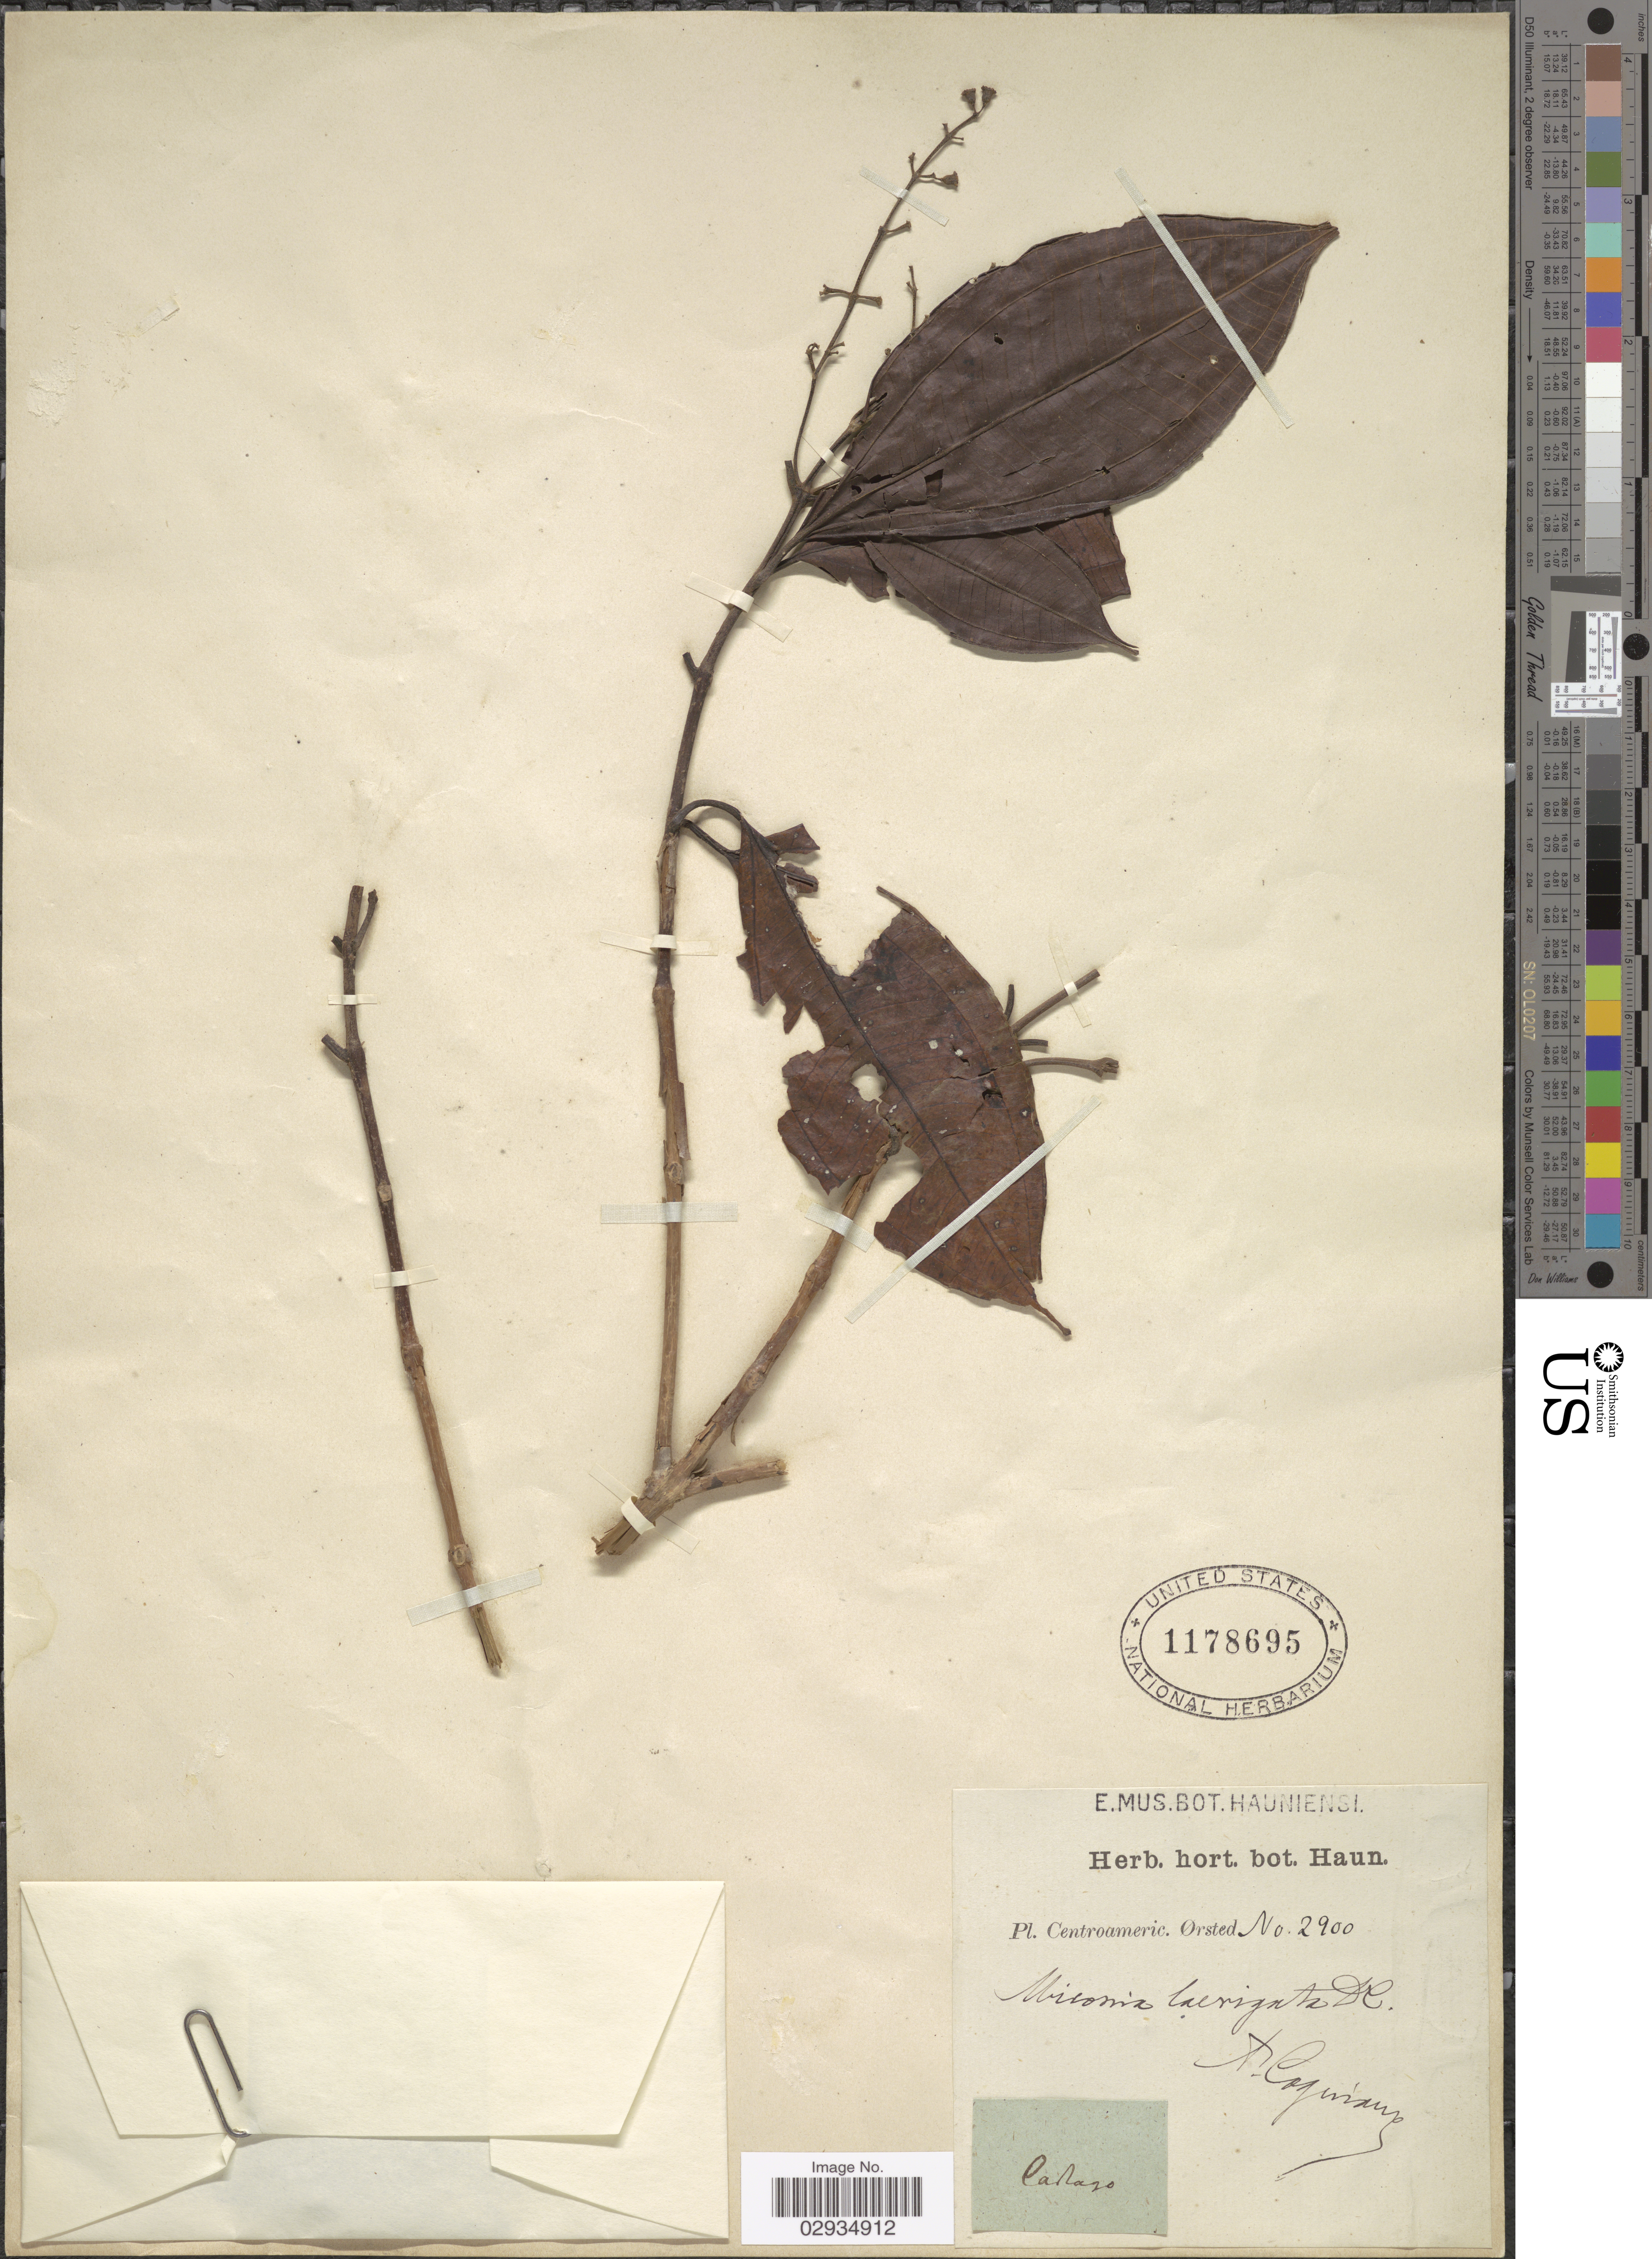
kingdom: Plantae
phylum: Tracheophyta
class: Magnoliopsida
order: Myrtales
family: Melastomataceae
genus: Miconia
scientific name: Miconia laevigata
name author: (L.) D. Don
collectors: Ørsted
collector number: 2900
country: Costa Rica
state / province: Cartago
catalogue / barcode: US 1178695